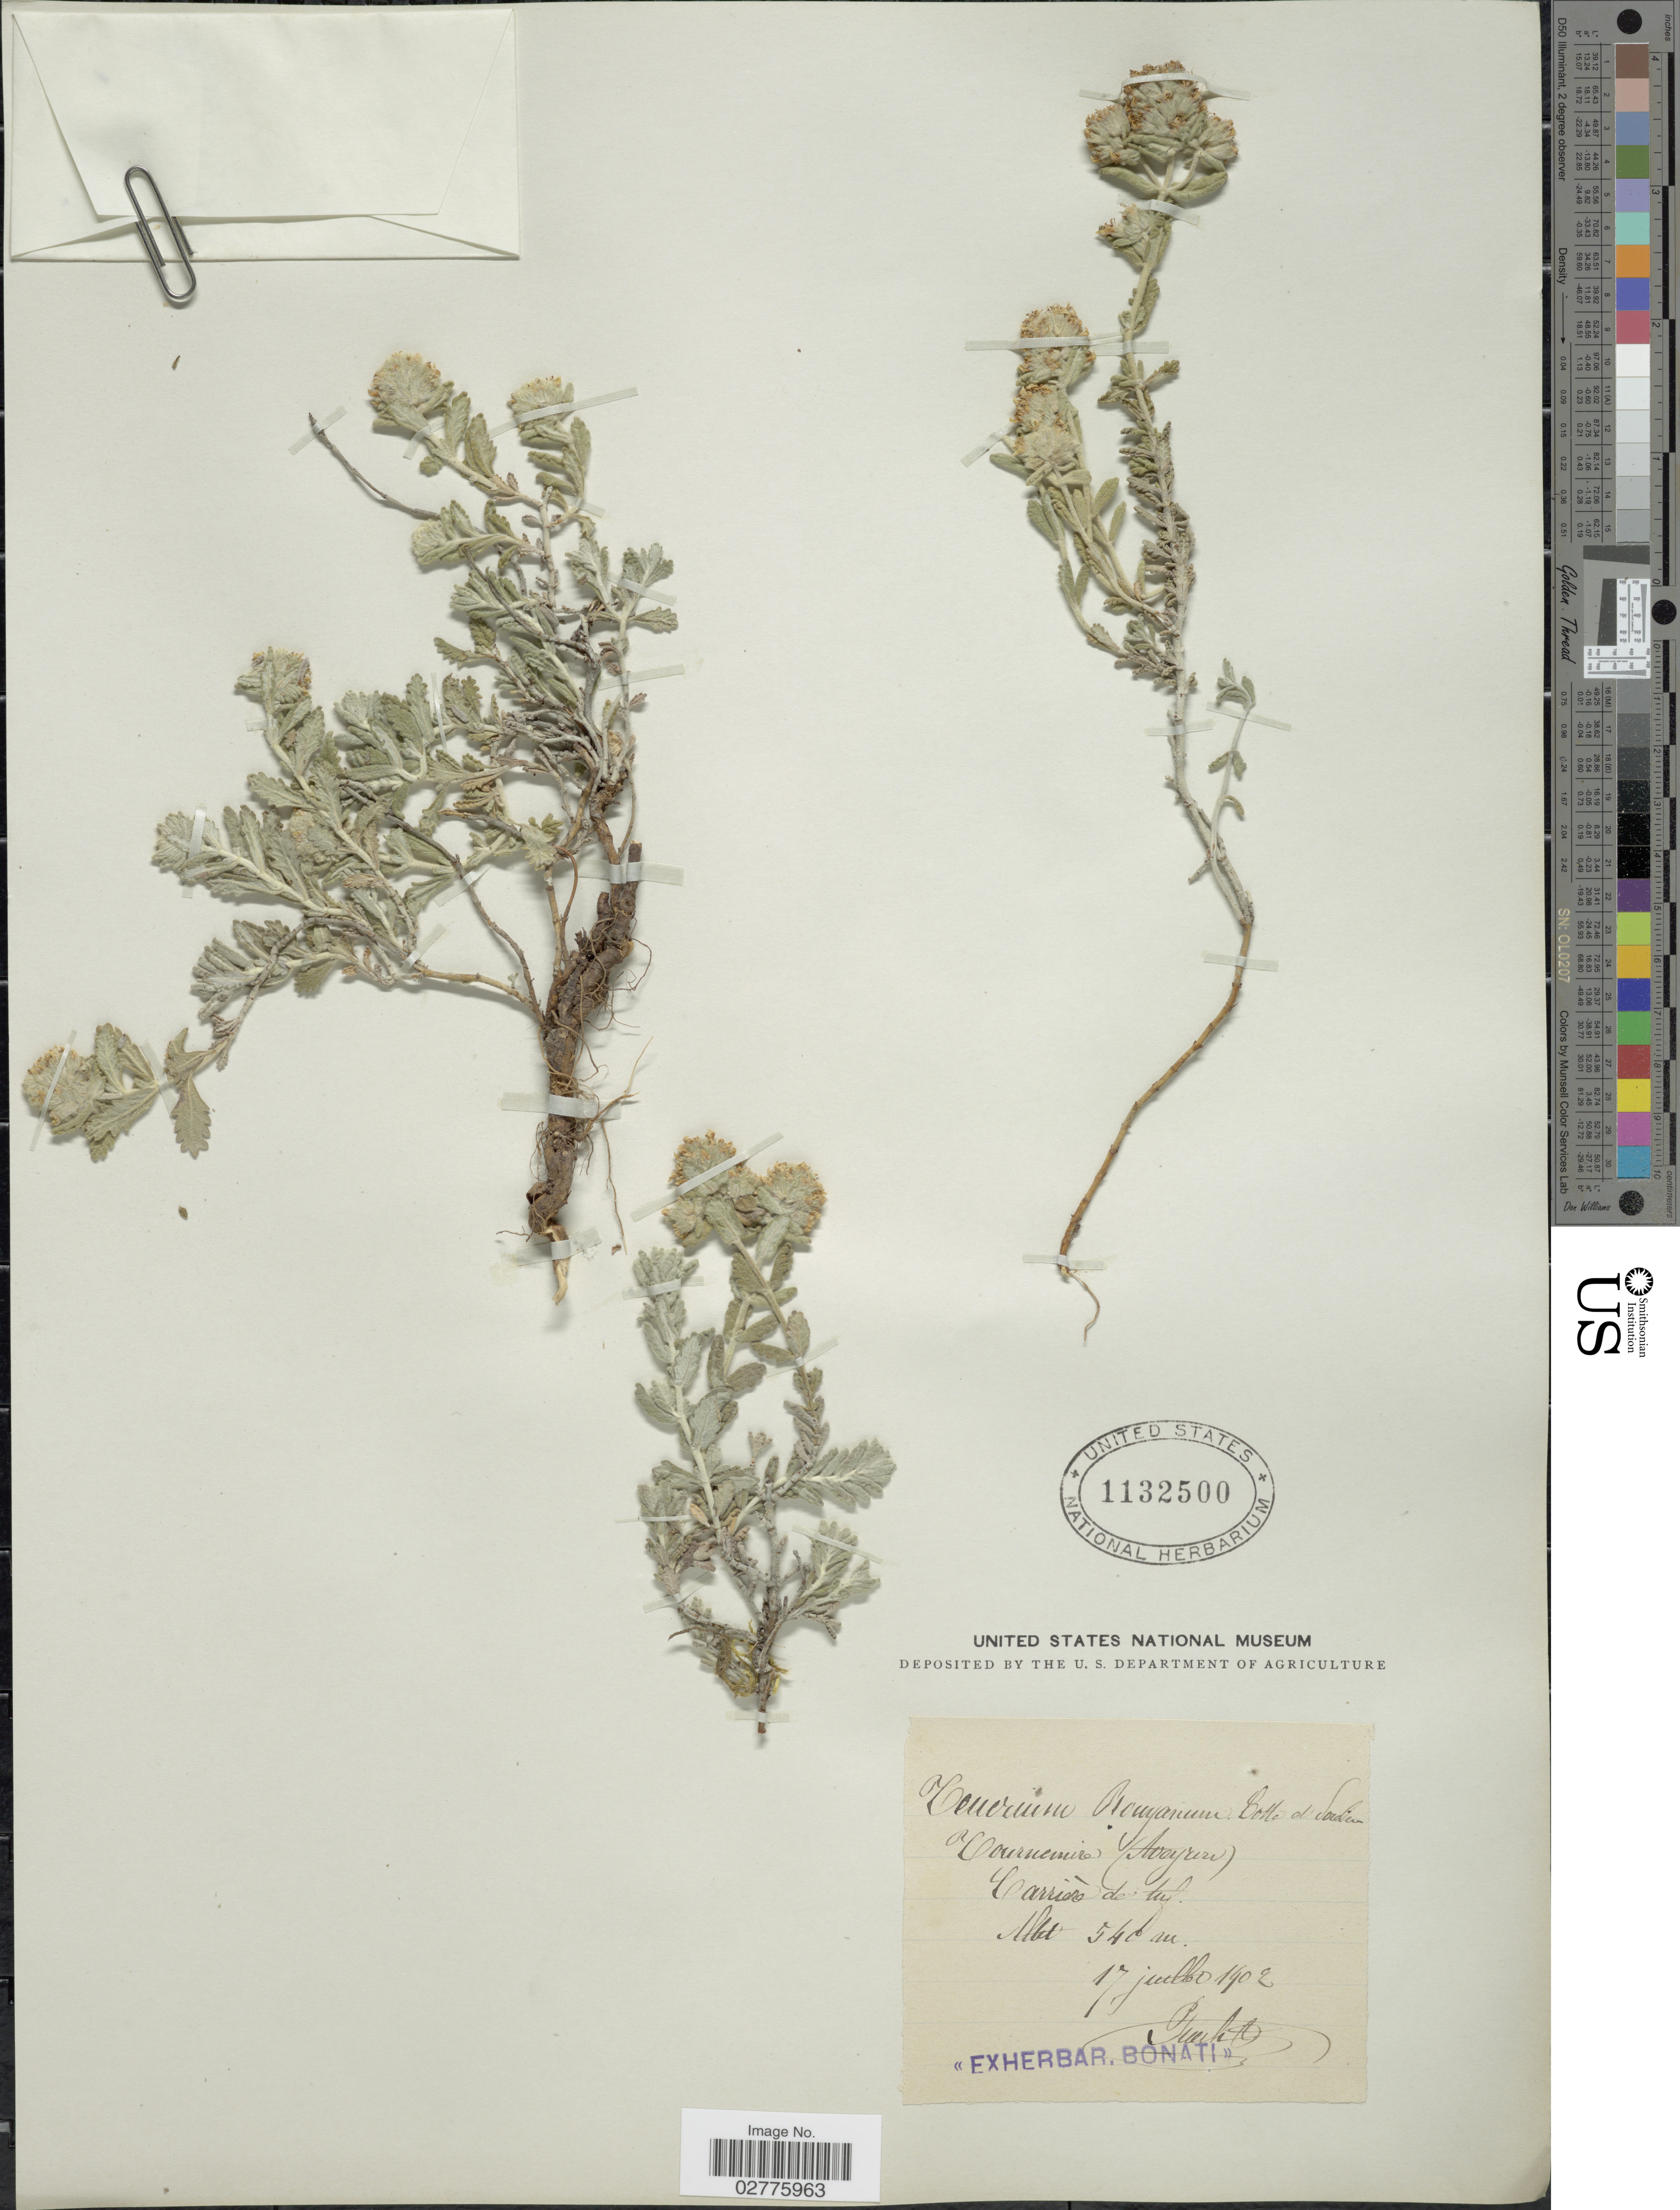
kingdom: Plantae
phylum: Tracheophyta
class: Magnoliopsida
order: Lamiales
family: Lamiaceae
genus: Teucrium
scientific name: Teucrium sp.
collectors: Puech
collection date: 1902-07-17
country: France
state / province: Occitanie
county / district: Aveyron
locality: Couruenuro (Aveyron) Carraoro de tuf.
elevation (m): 540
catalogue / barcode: US 1132500